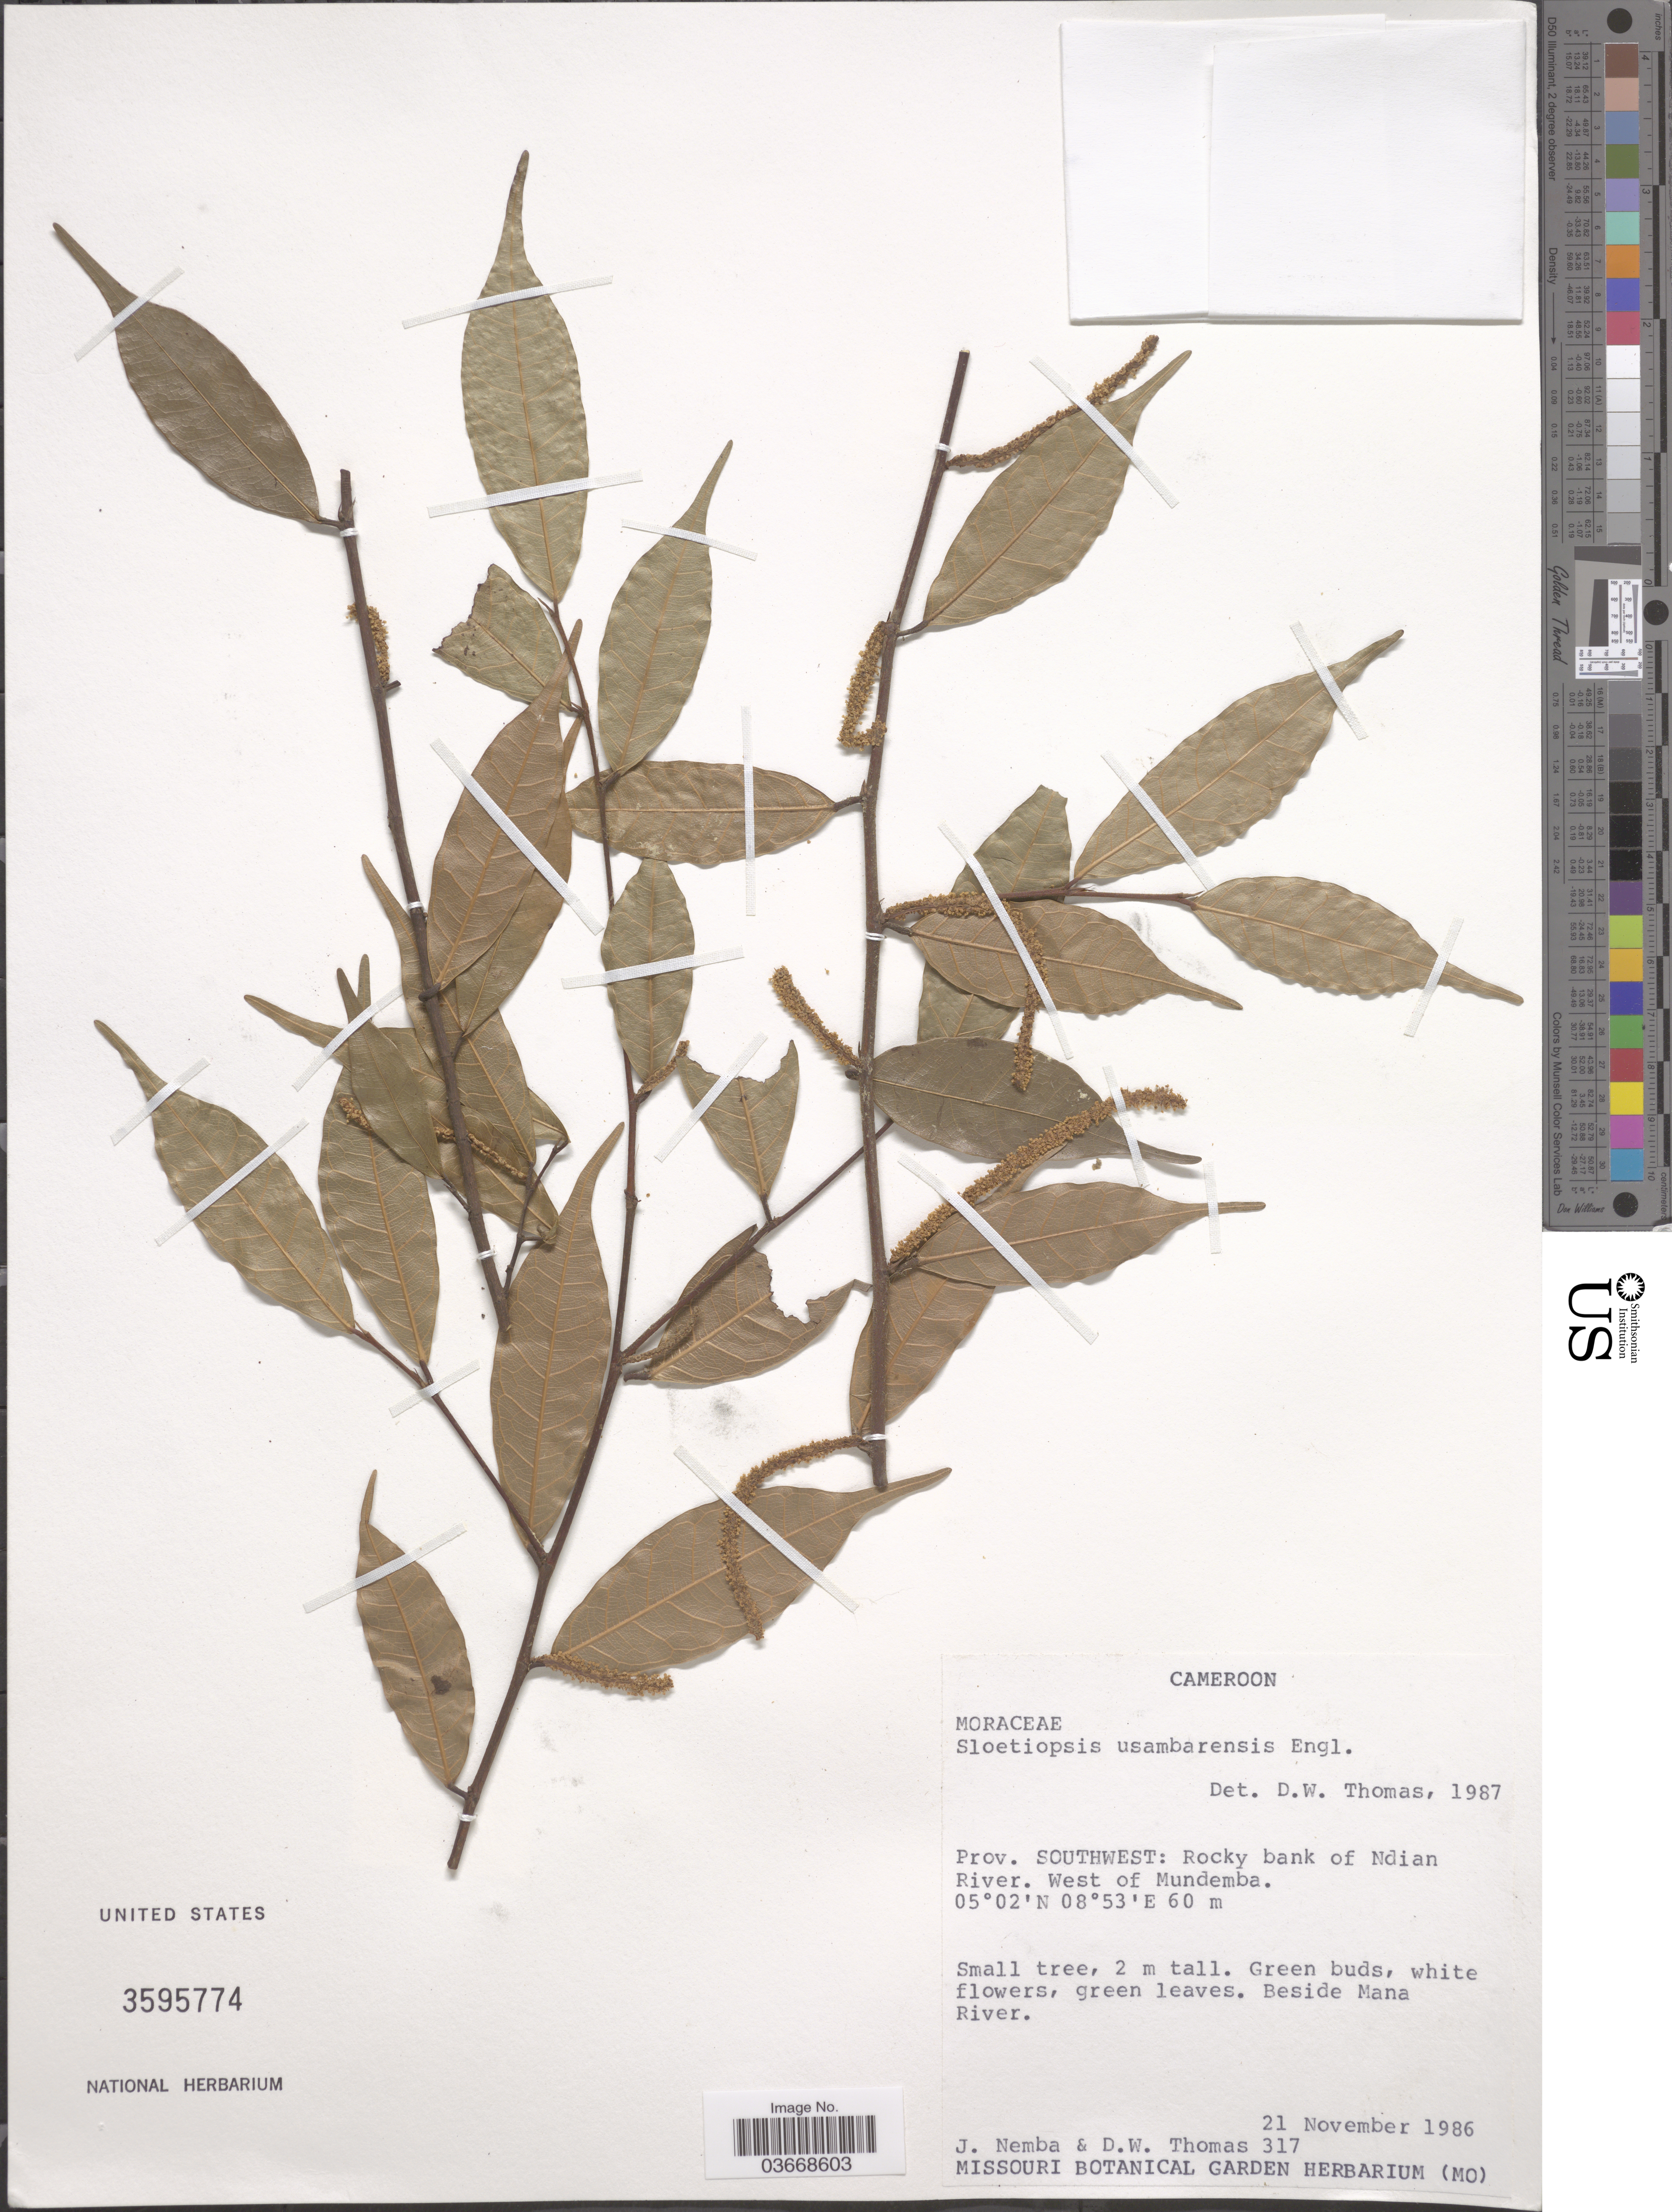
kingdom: Plantae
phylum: Tracheophyta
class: Magnoliopsida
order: Rosales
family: Moraceae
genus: Sloetiopsis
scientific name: Sloetiopsis usambarensis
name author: Engl.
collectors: J. Nemba & D. W. Thomas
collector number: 317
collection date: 1986-11-21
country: Cameroon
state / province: Sud-Ouest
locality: Prov. Southwest: Rocky bank of Ndian River. West of Mundemba.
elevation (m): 60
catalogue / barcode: US 3595774